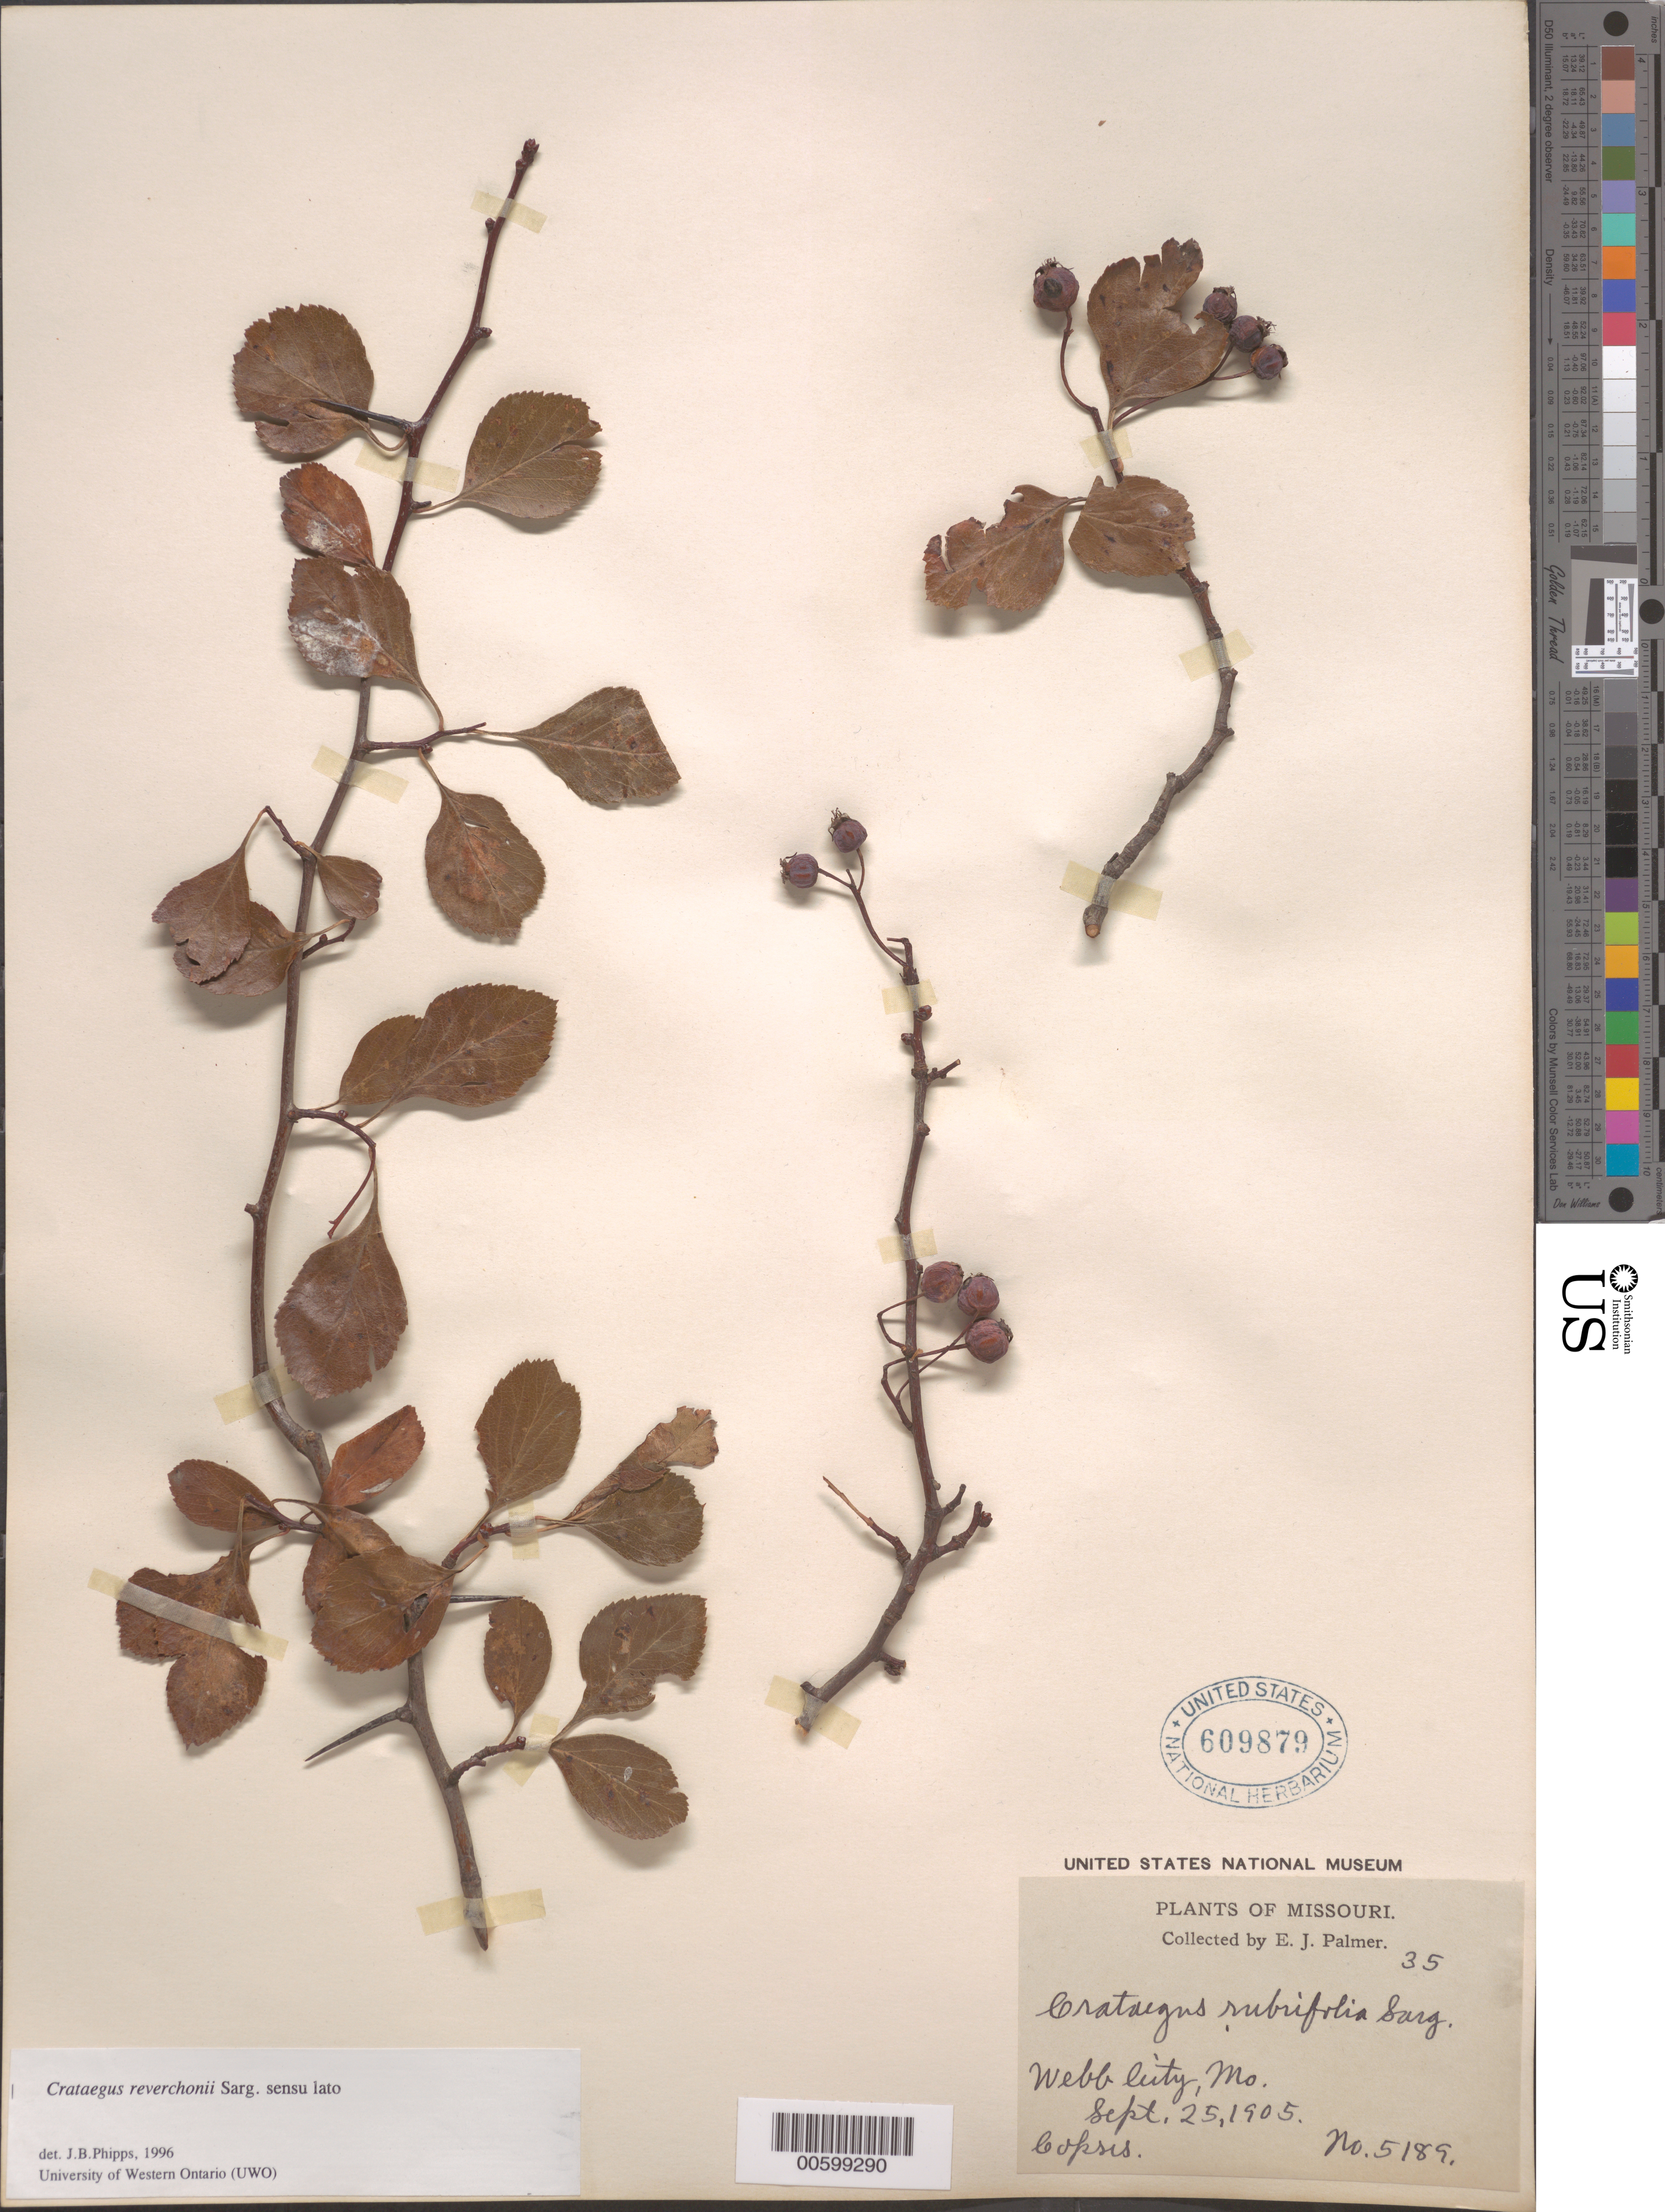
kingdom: Plantae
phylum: Tracheophyta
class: Magnoliopsida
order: Rosales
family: Rosaceae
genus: Crataegus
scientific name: Crataegus reverchonii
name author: Sarg.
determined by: Phipps, James B., (UWO), University of Western Ontario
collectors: E. J. Palmer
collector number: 5189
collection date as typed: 25 Sep 1909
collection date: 1909-09-25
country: United States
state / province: Missouri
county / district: Jasper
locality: Webb City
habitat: Copses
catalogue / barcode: US 609879